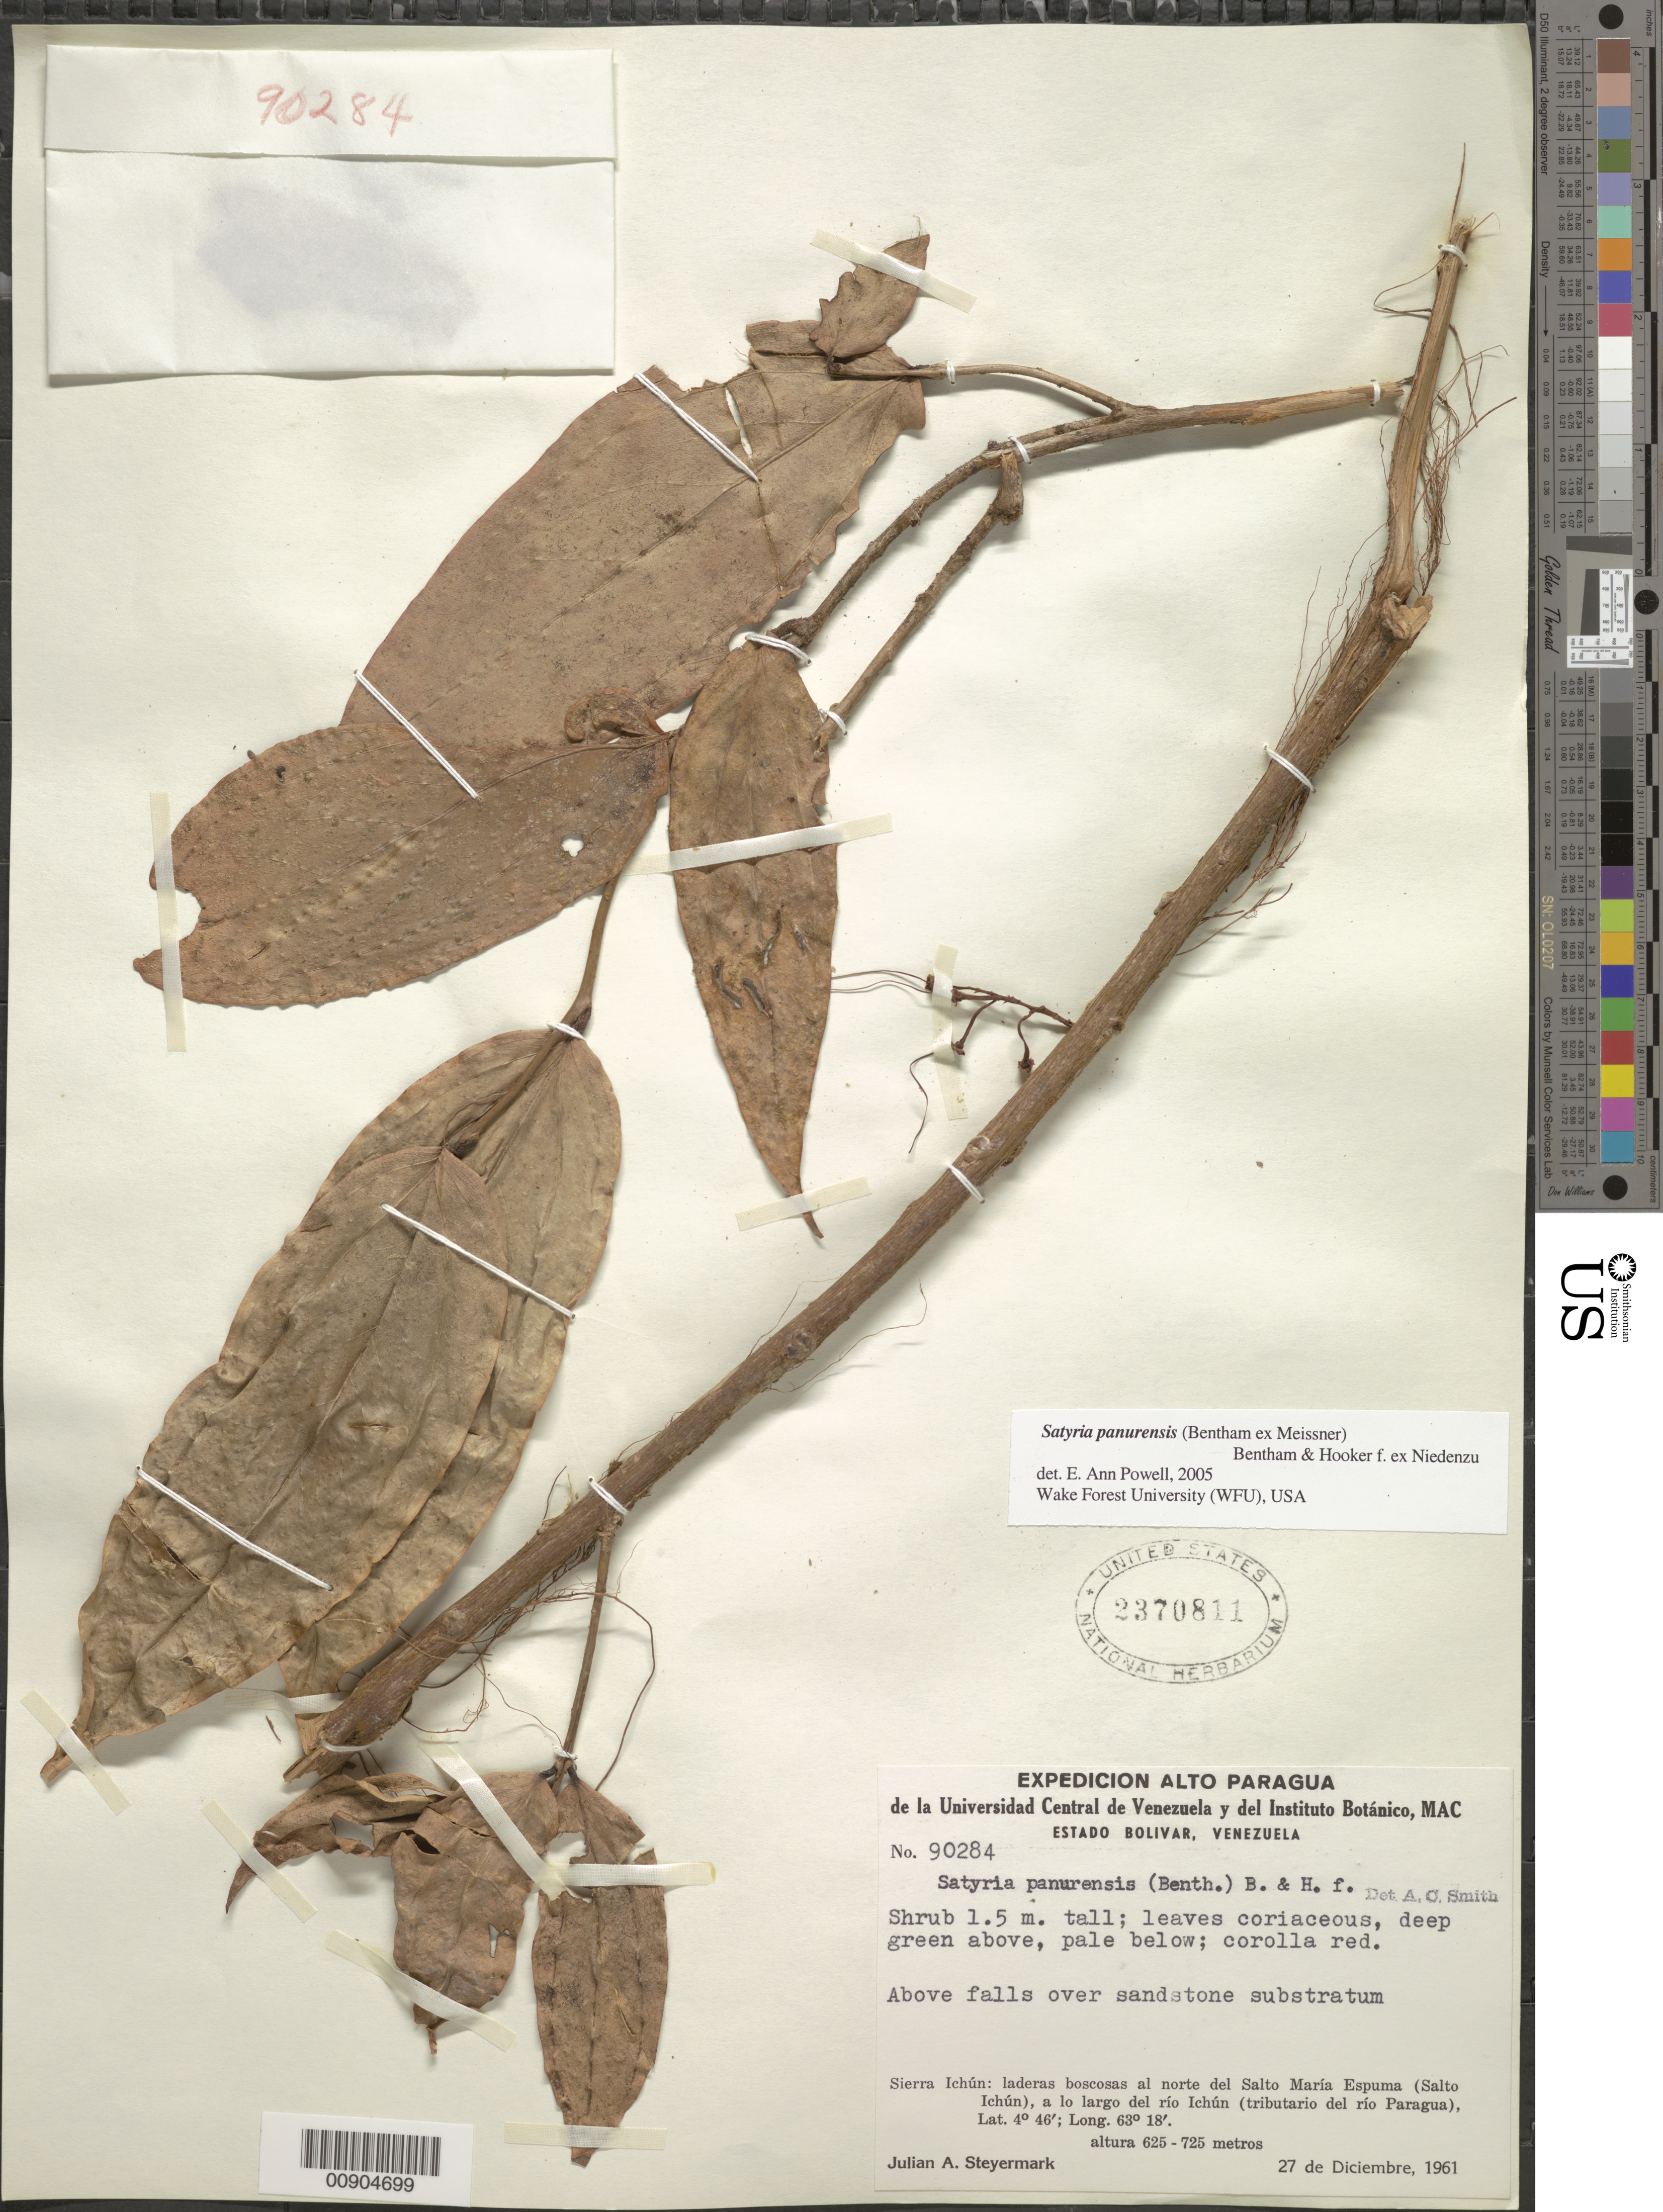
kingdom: Plantae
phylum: Tracheophyta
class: Magnoliopsida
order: Ericales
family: Ericaceae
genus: Satyria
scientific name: Satyria panurensis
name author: (Benth. ex Meisn.) Benth. & Hook. f. ex Nied.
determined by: Powell, E. A.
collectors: J. Steyermark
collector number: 90284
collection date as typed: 27-Dec-61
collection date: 1961-12-27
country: Venezuela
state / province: Bolívar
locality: Sierra Ichún, N del Salto María Espuma (Salto Ichún) del Río Ichún (tributary of río Paragua)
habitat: Above falls over sandstone substratum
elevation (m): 625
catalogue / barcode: US 2370811